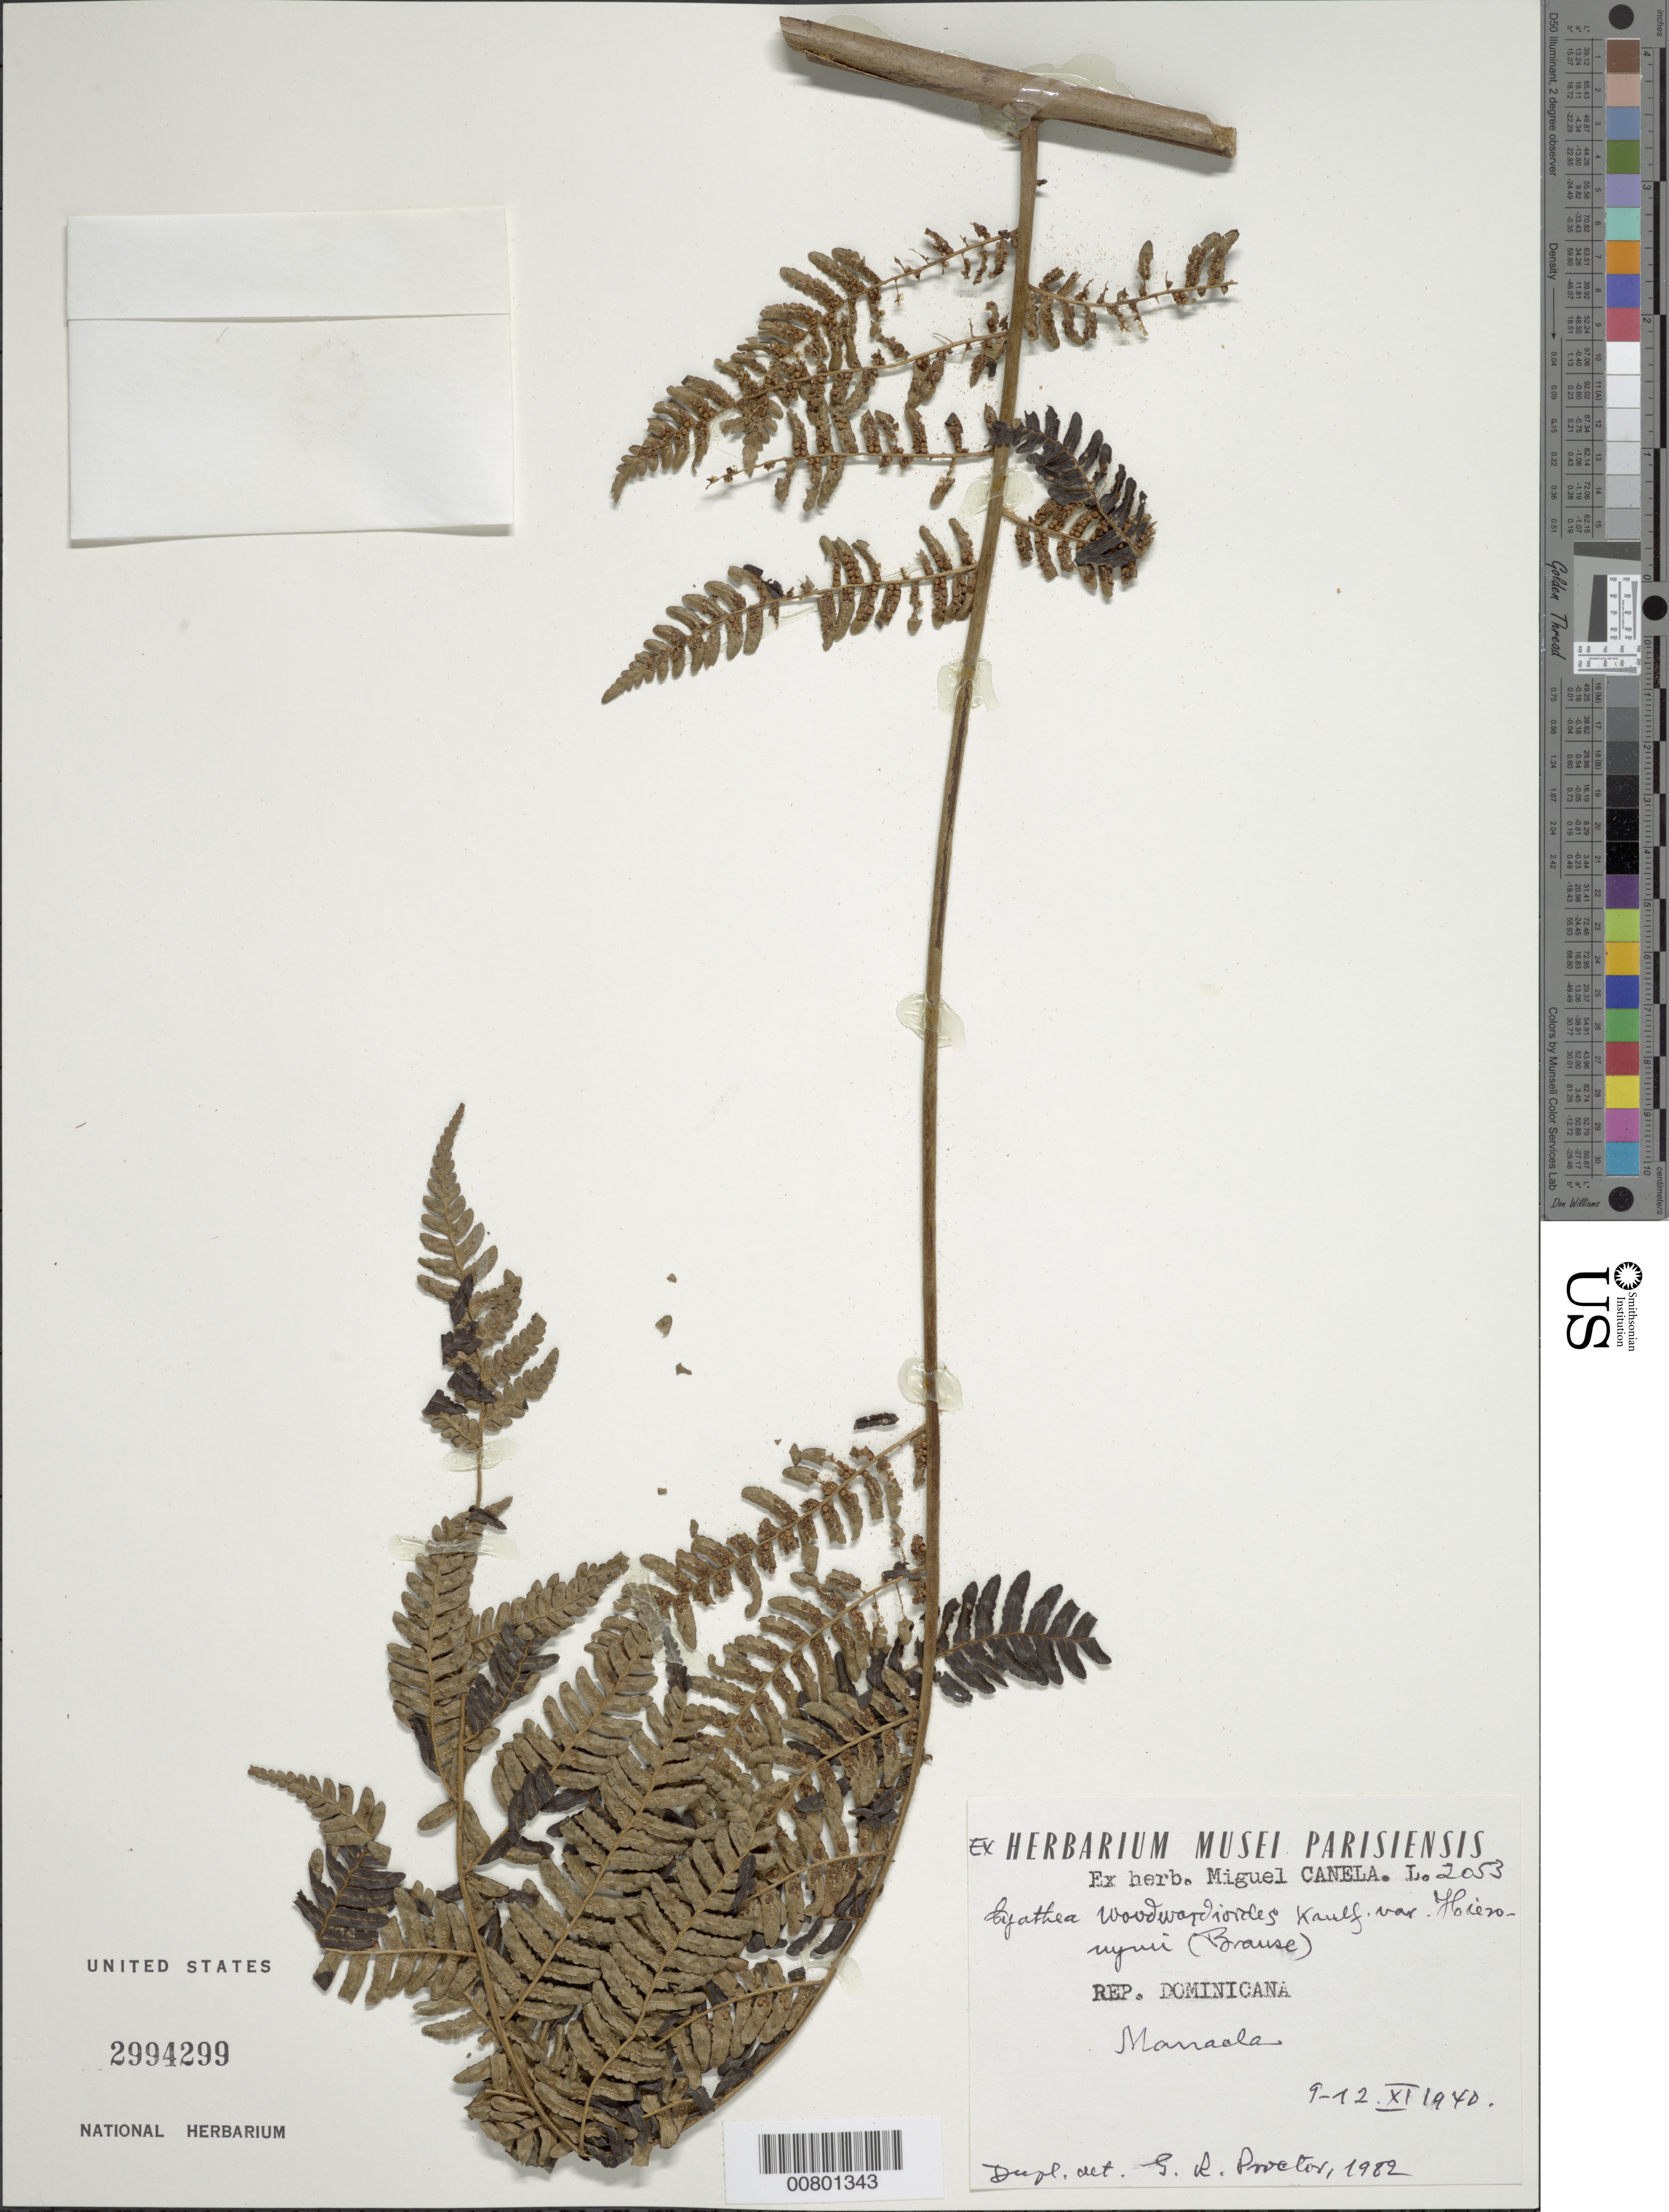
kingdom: Plantae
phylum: Tracheophyta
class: Polypodiopsida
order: Cyatheales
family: Cyatheaceae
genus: Alsophila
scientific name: Alsophila woodwardioides var. hieronymii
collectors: M. Canela Lazaro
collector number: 2053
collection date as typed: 09 Nov 1940 to 12 Nov 1940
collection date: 1940-11-09/1940-11-12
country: Dominican Republic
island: Hispaniola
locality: Manacla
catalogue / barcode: US 2994299